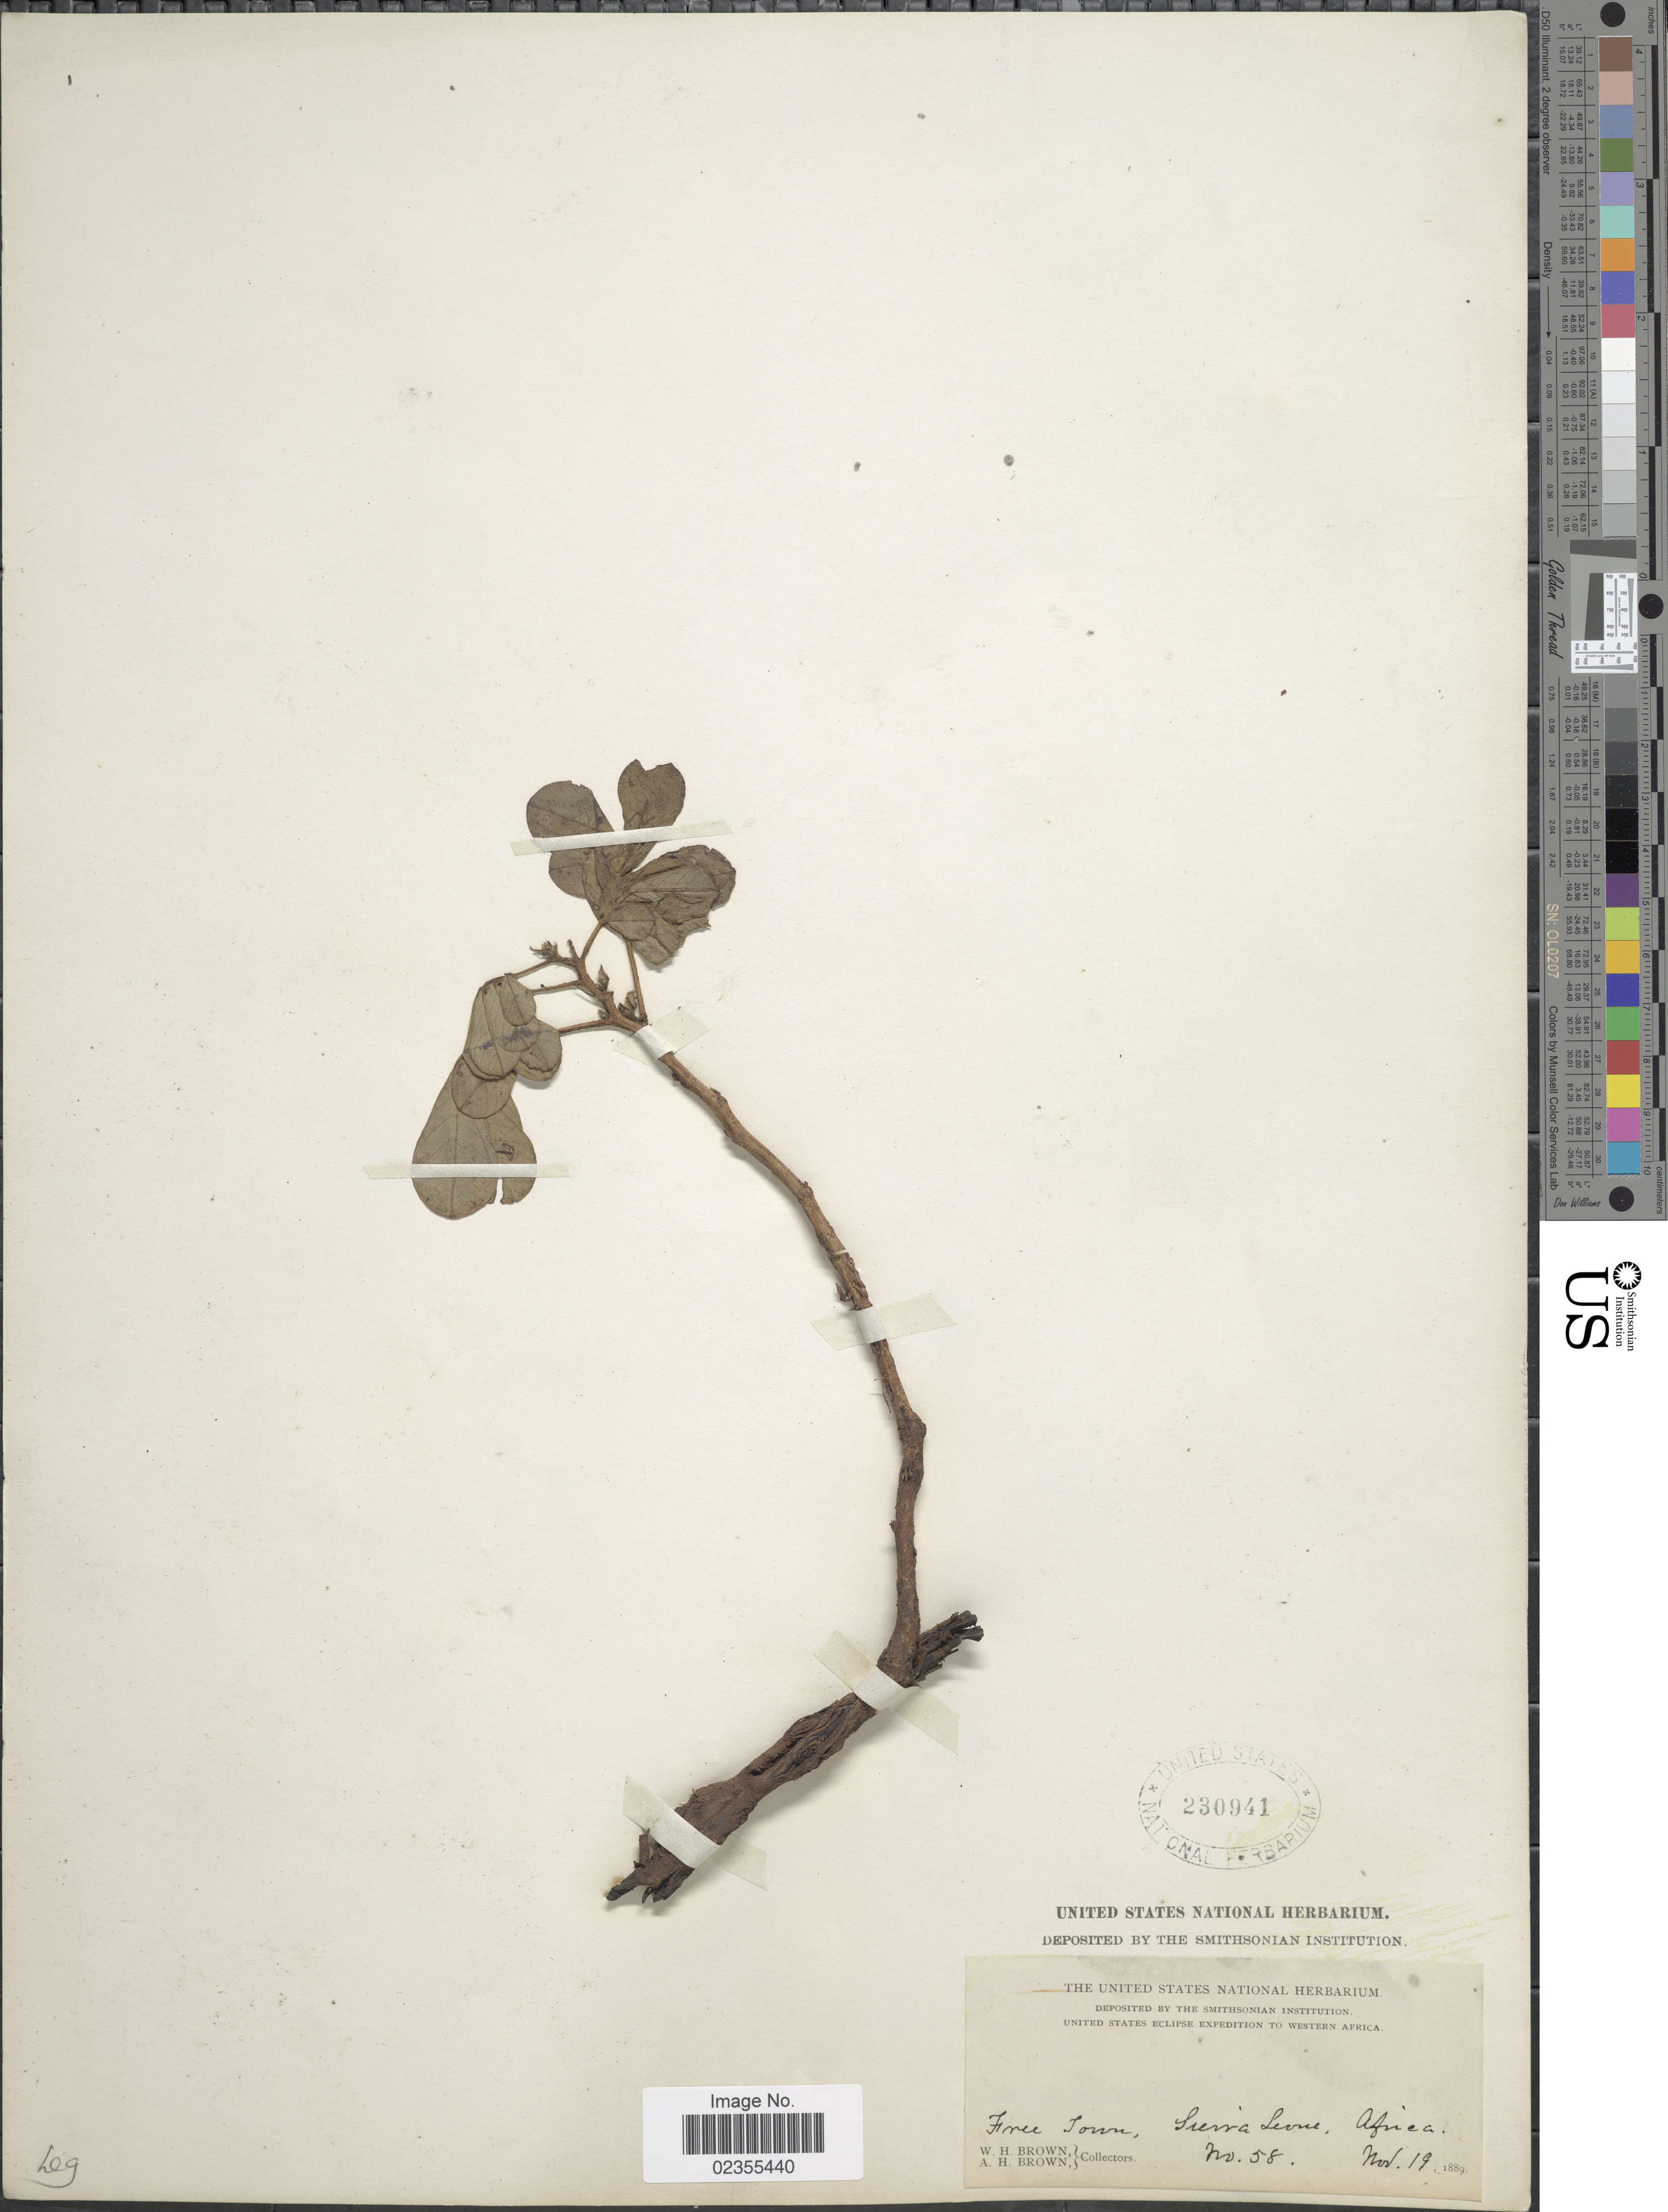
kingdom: Plantae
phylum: Tracheophyta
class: Magnoliopsida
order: Fabales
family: Fabaceae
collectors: W. H. Brown & A. H. Brown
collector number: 58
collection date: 1889-11-19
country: Sierra Leone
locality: Western Africa, Free Town, Africa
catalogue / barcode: US 230941